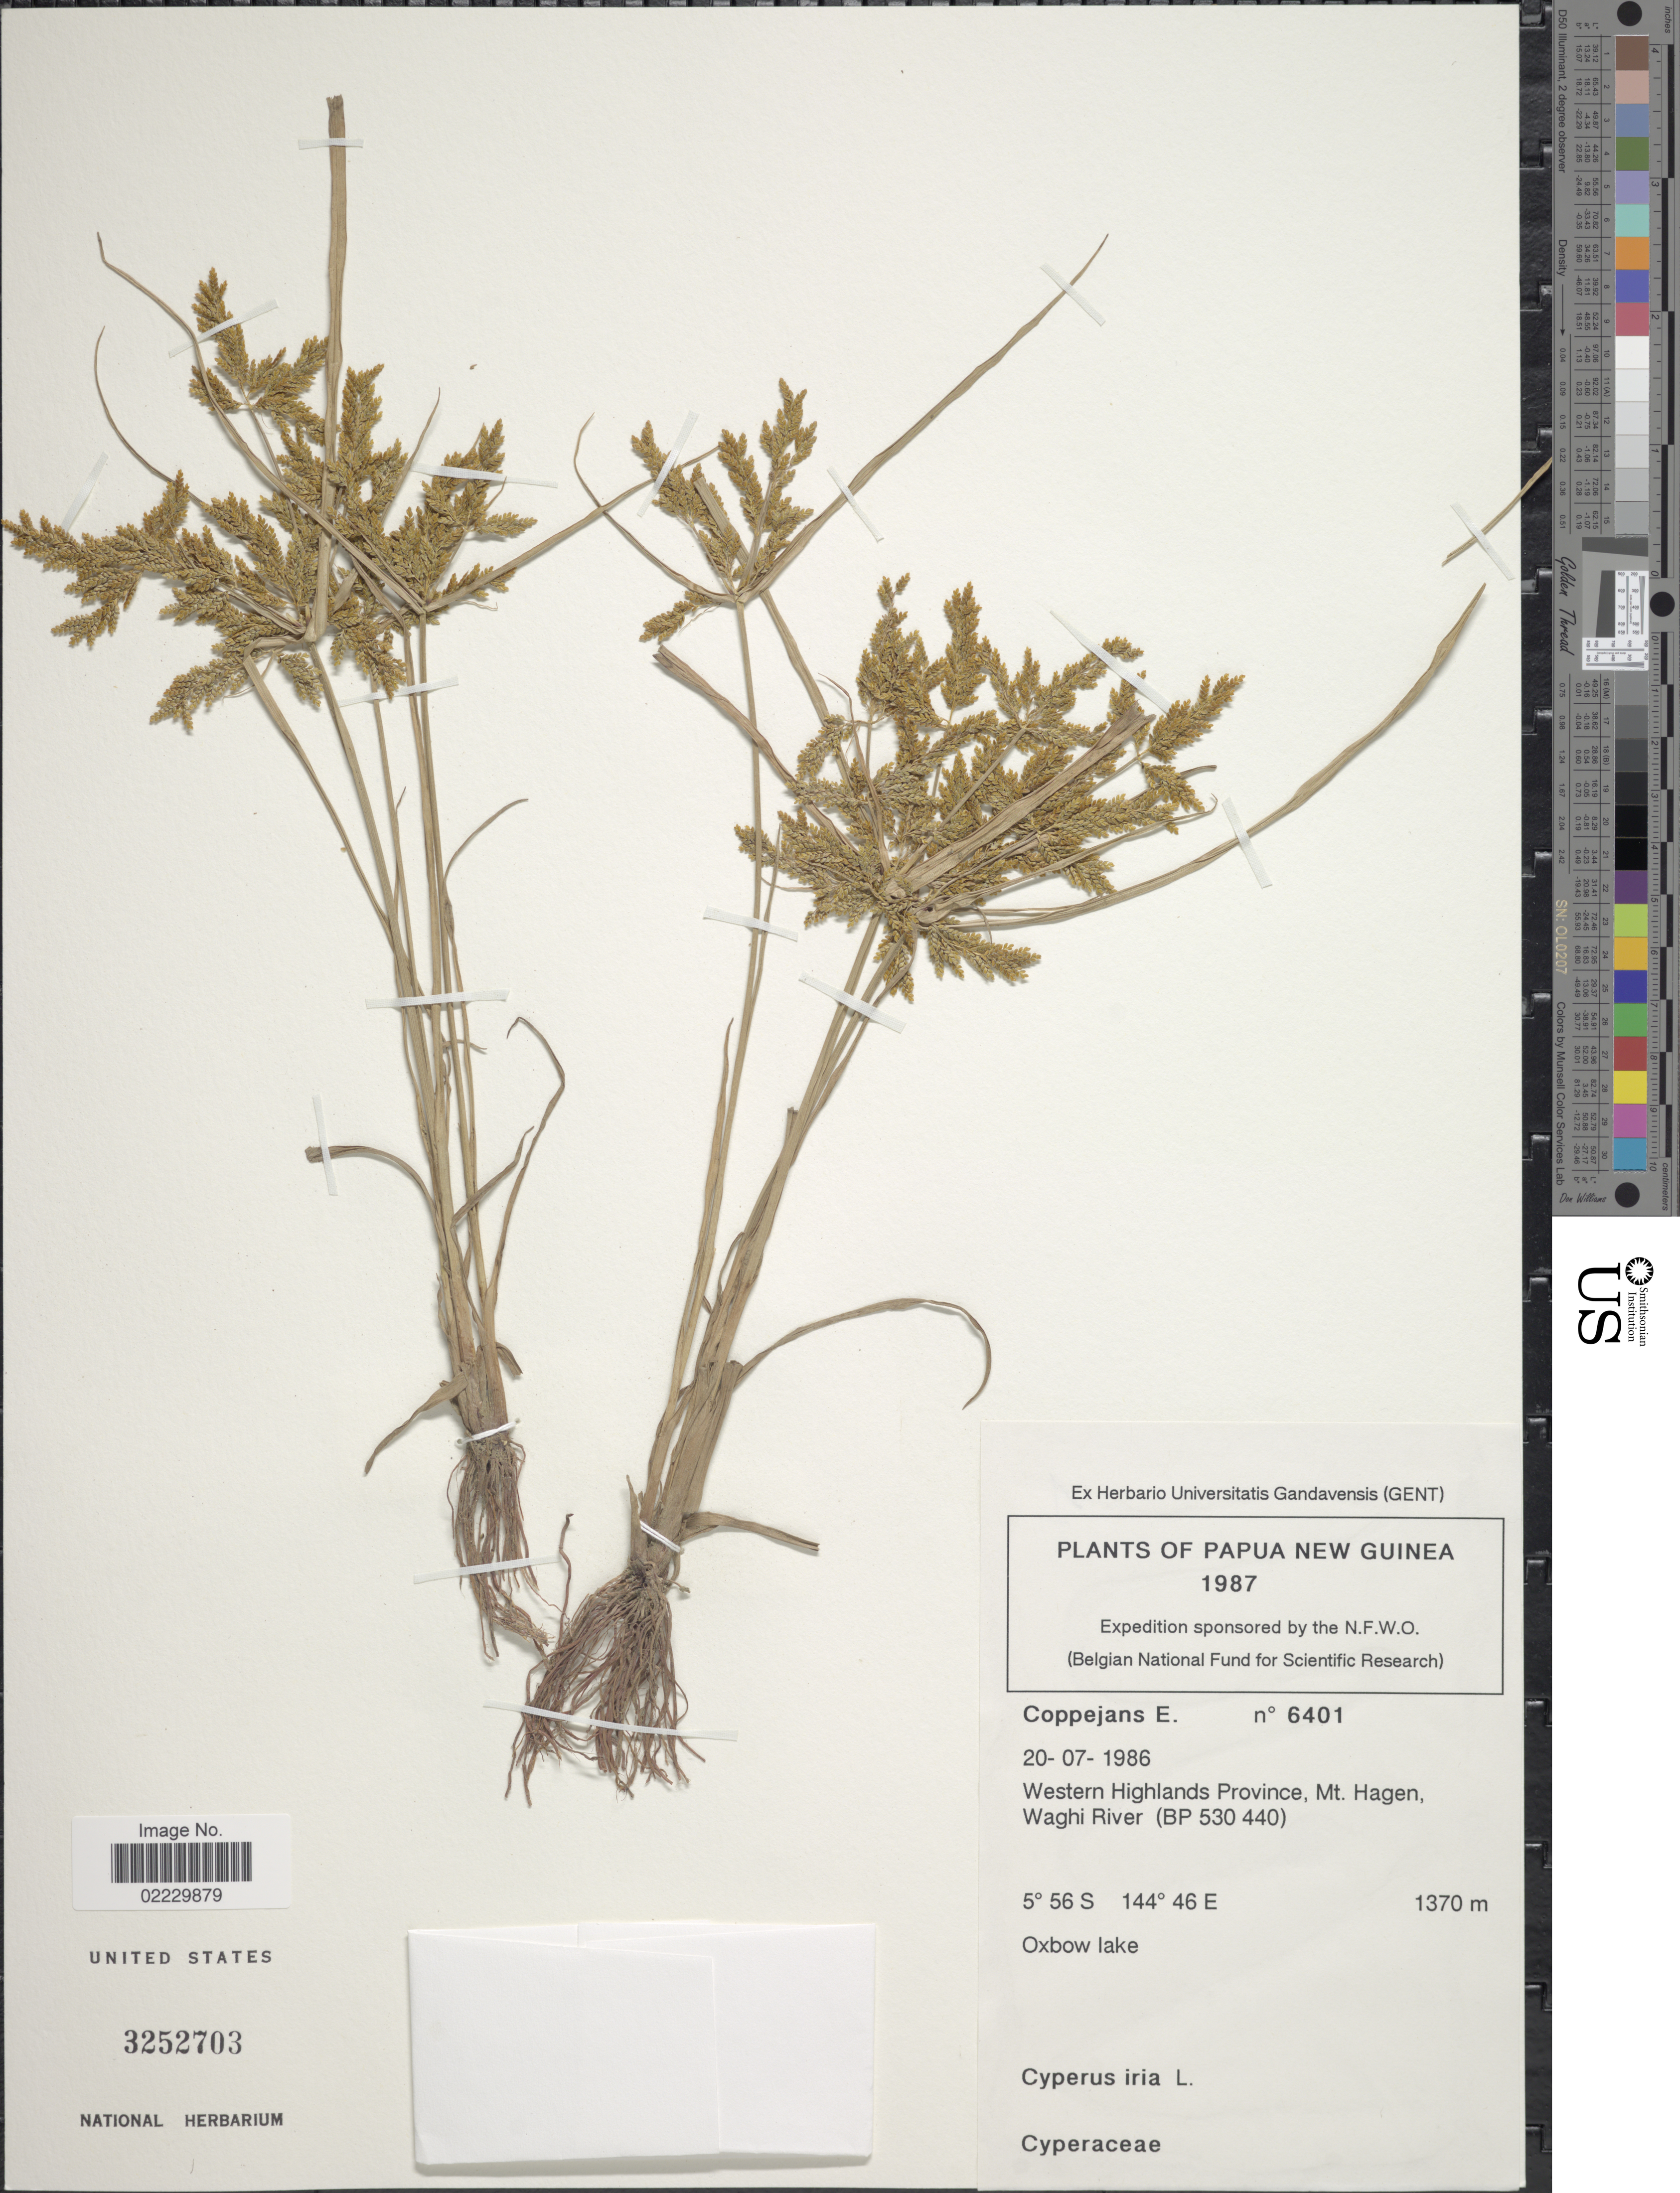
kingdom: Plantae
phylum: Tracheophyta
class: Liliopsida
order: Poales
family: Cyperaceae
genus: Cyperus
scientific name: Cyperus iria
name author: L.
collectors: E. Coppejans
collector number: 6401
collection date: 1986-07-20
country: Papua New Guinea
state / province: Western Highlands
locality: Mt. Hagen, Waghi River (BP 530 440). Oxbow lake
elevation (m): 1370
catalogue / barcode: US 3252703